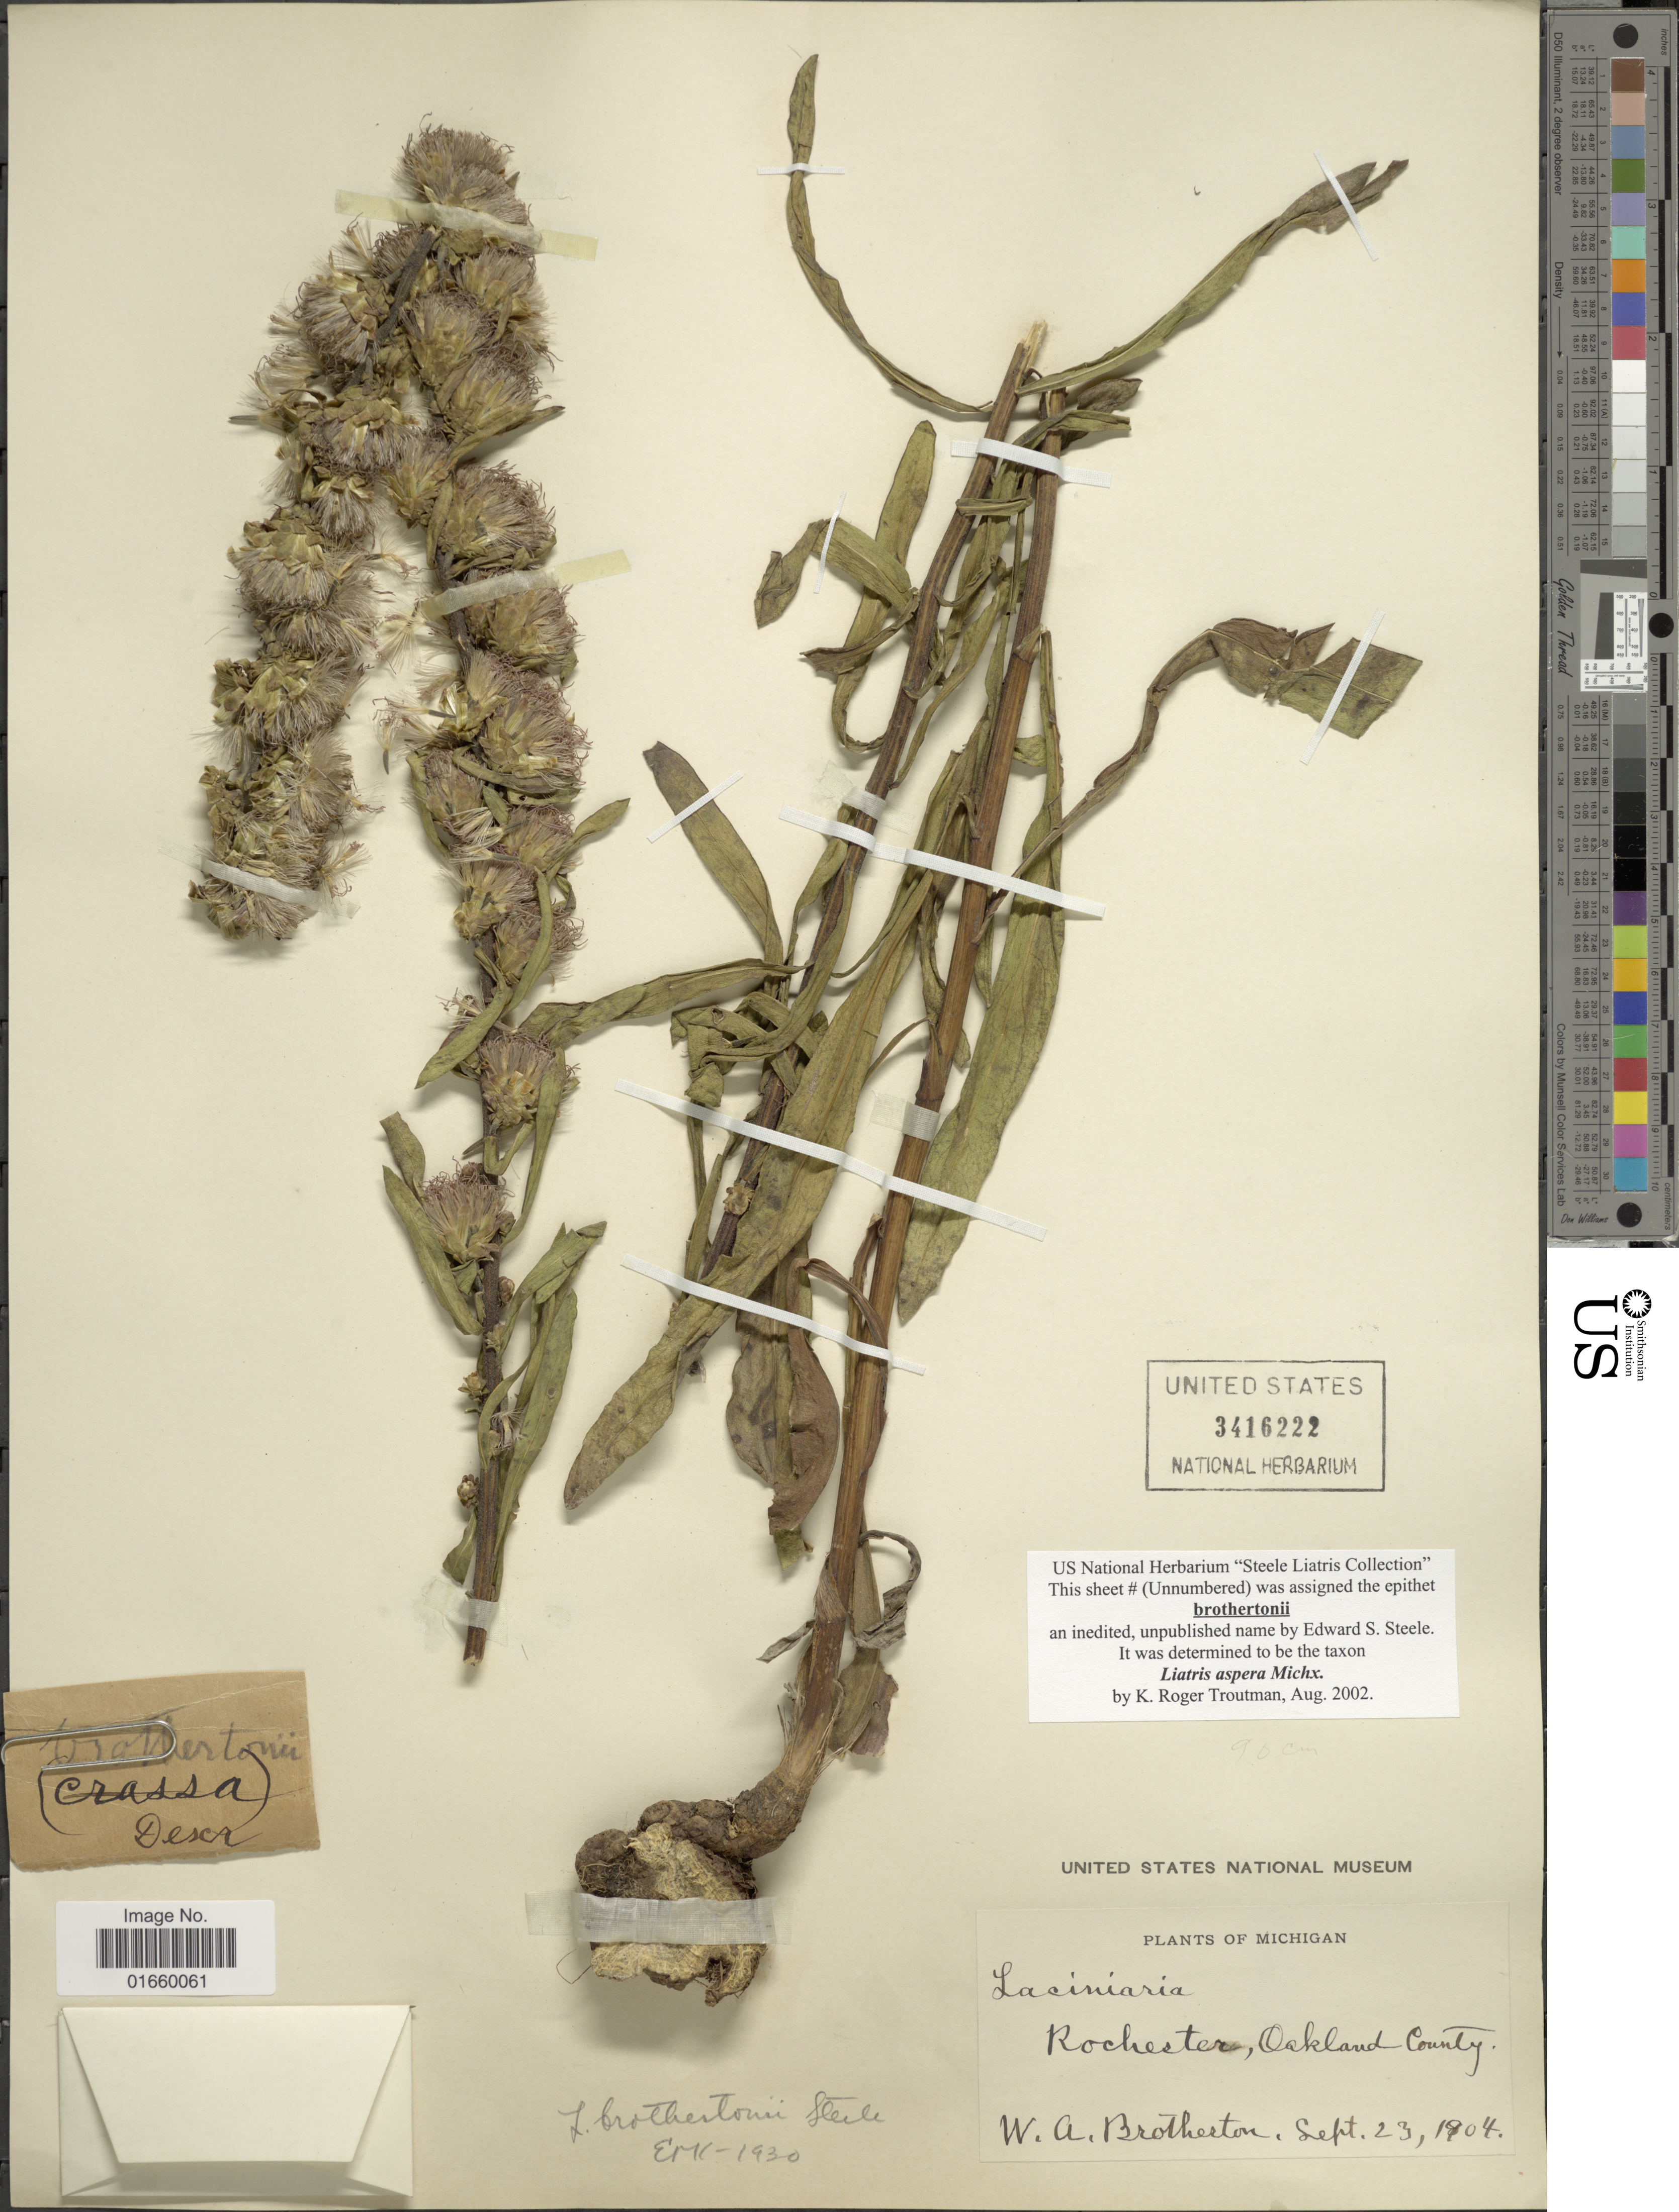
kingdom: Plantae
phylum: Tracheophyta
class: Magnoliopsida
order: Asterales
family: Asteraceae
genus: Liatris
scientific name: Liatris aspera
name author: Michx.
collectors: W. Brotherton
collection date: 1904-09-23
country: United States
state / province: Michigan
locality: Rochester, Oakland County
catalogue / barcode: US 3416222